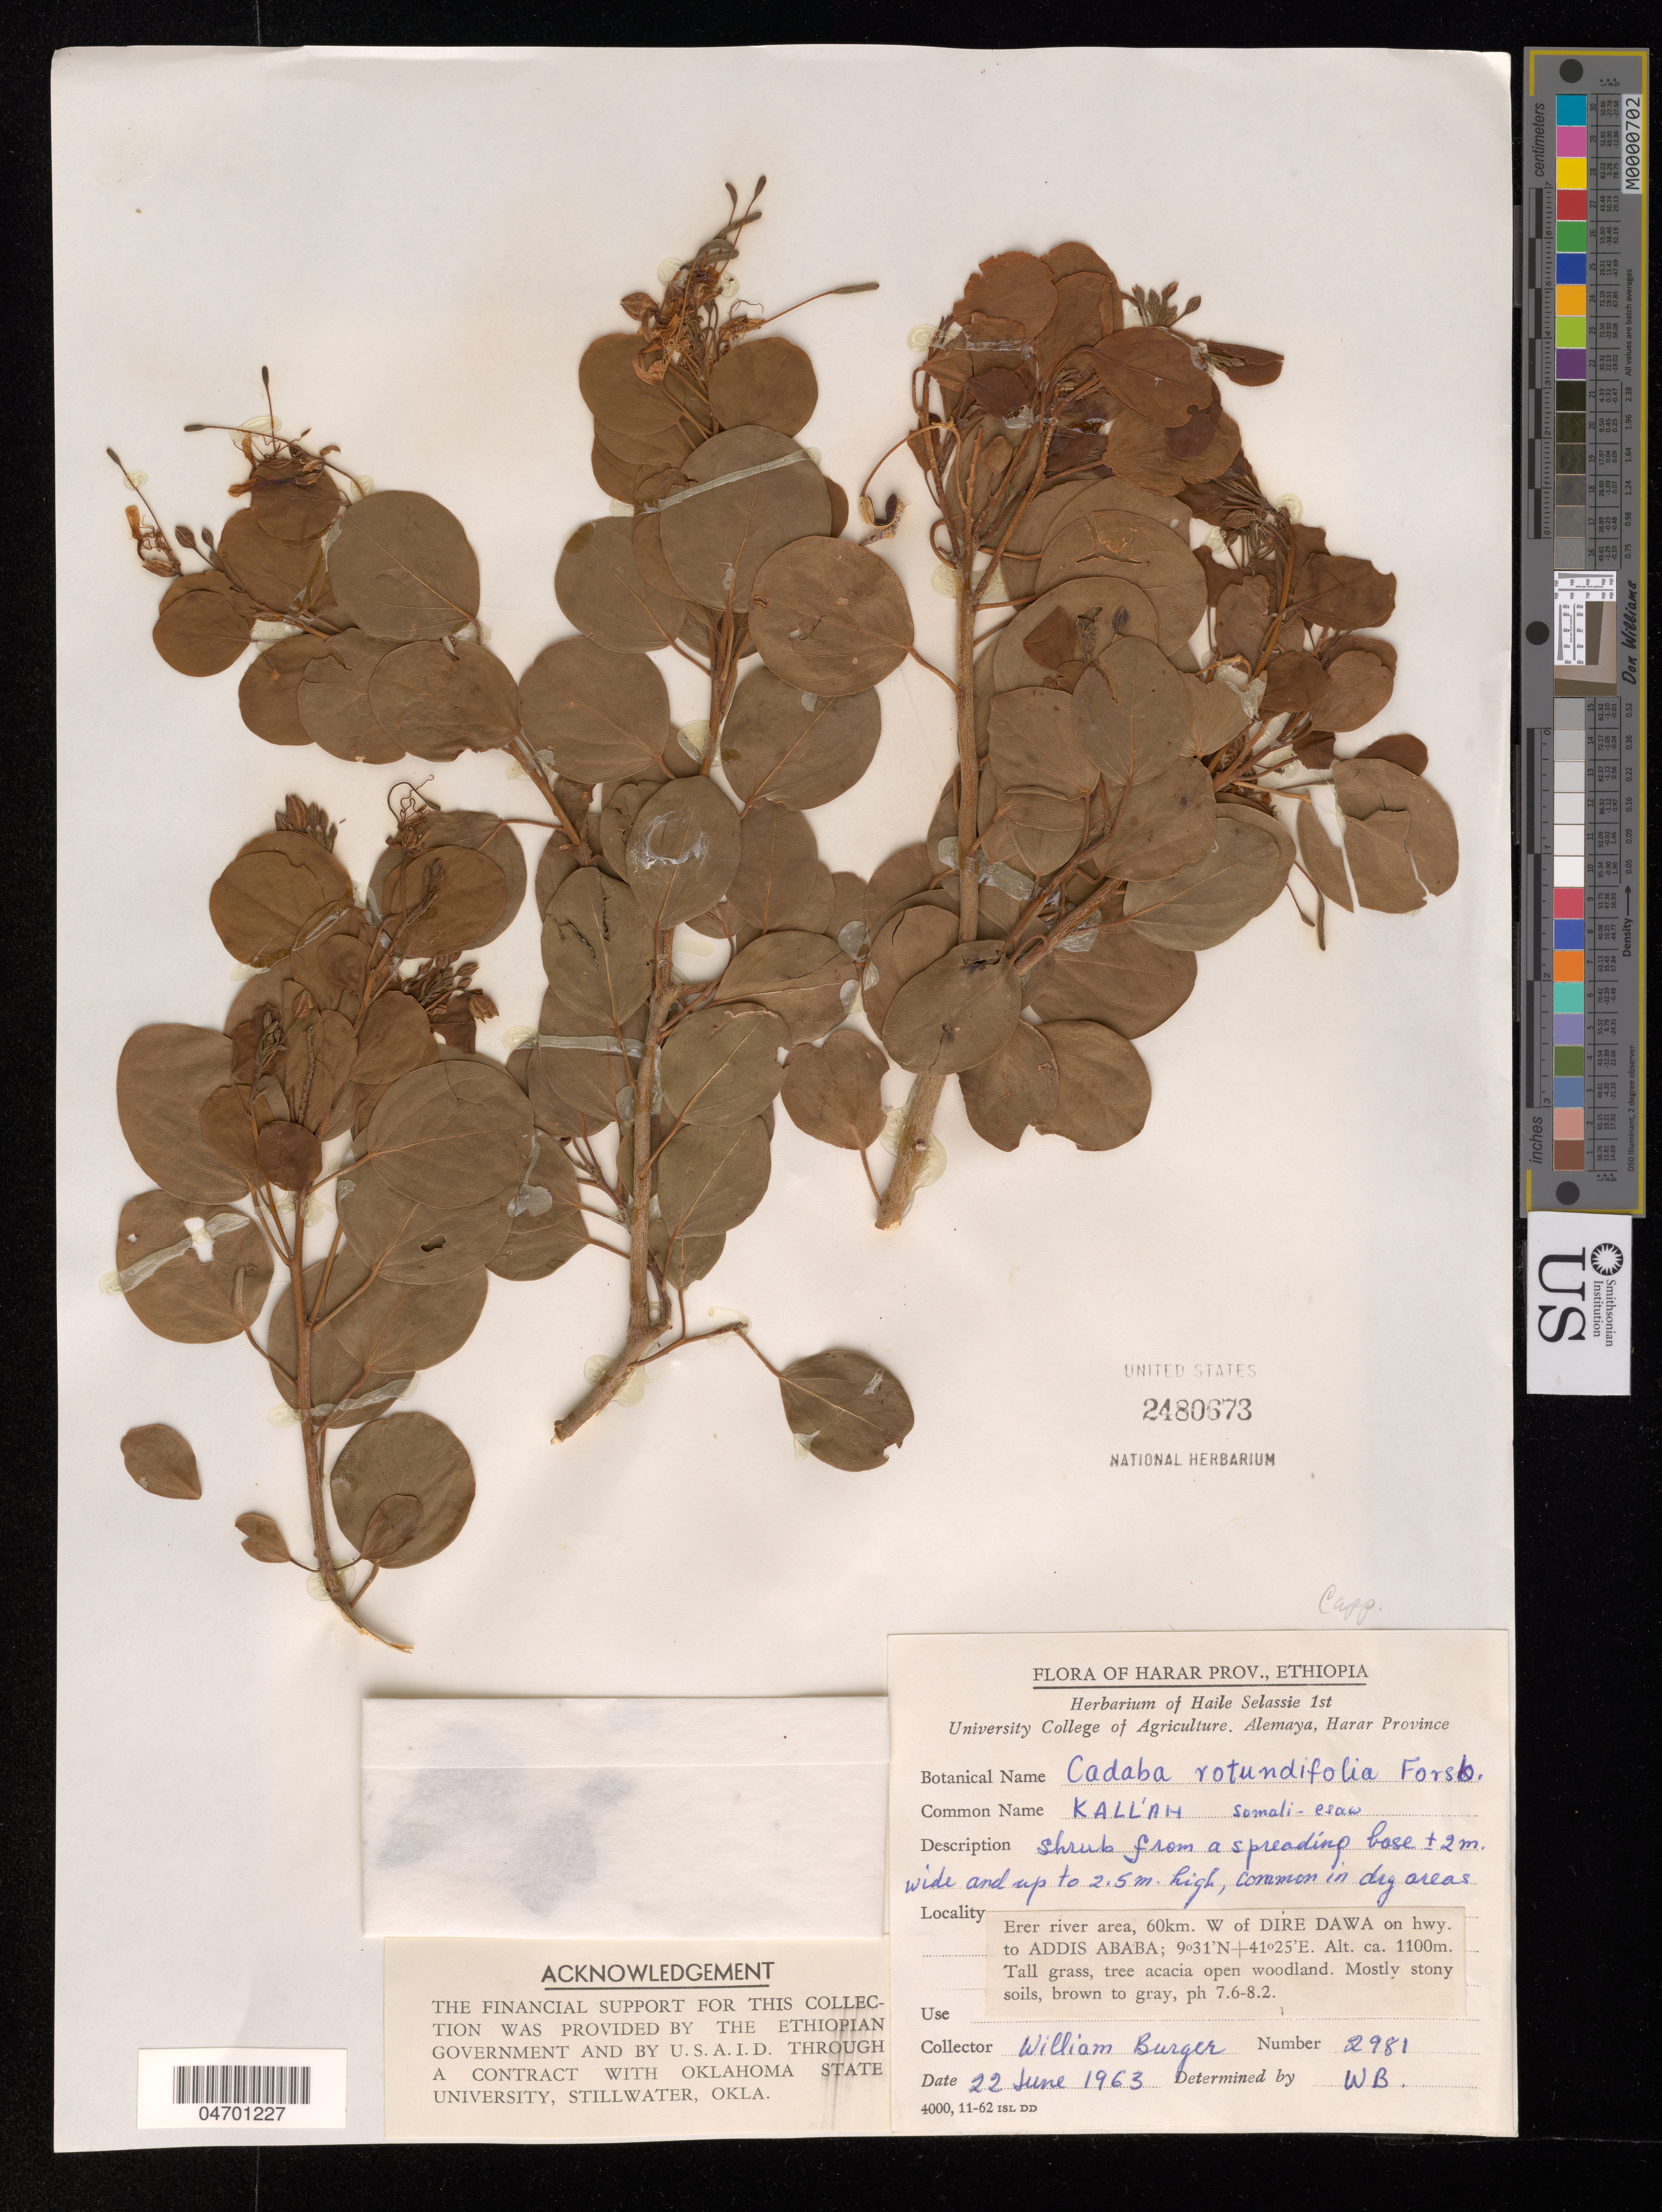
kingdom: Plantae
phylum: Tracheophyta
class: Magnoliopsida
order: Brassicales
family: Capparaceae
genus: Cadaba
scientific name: Cadaba rotundifolia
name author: Forssk.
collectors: W. Burger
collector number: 2981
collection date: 1963-06-22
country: Ethiopia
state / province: Addis Ababa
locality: Harar Prov. Erer river area, 60km. W of Dire Dawa on hwy. to Addis Ababa.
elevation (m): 1100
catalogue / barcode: US 2480673